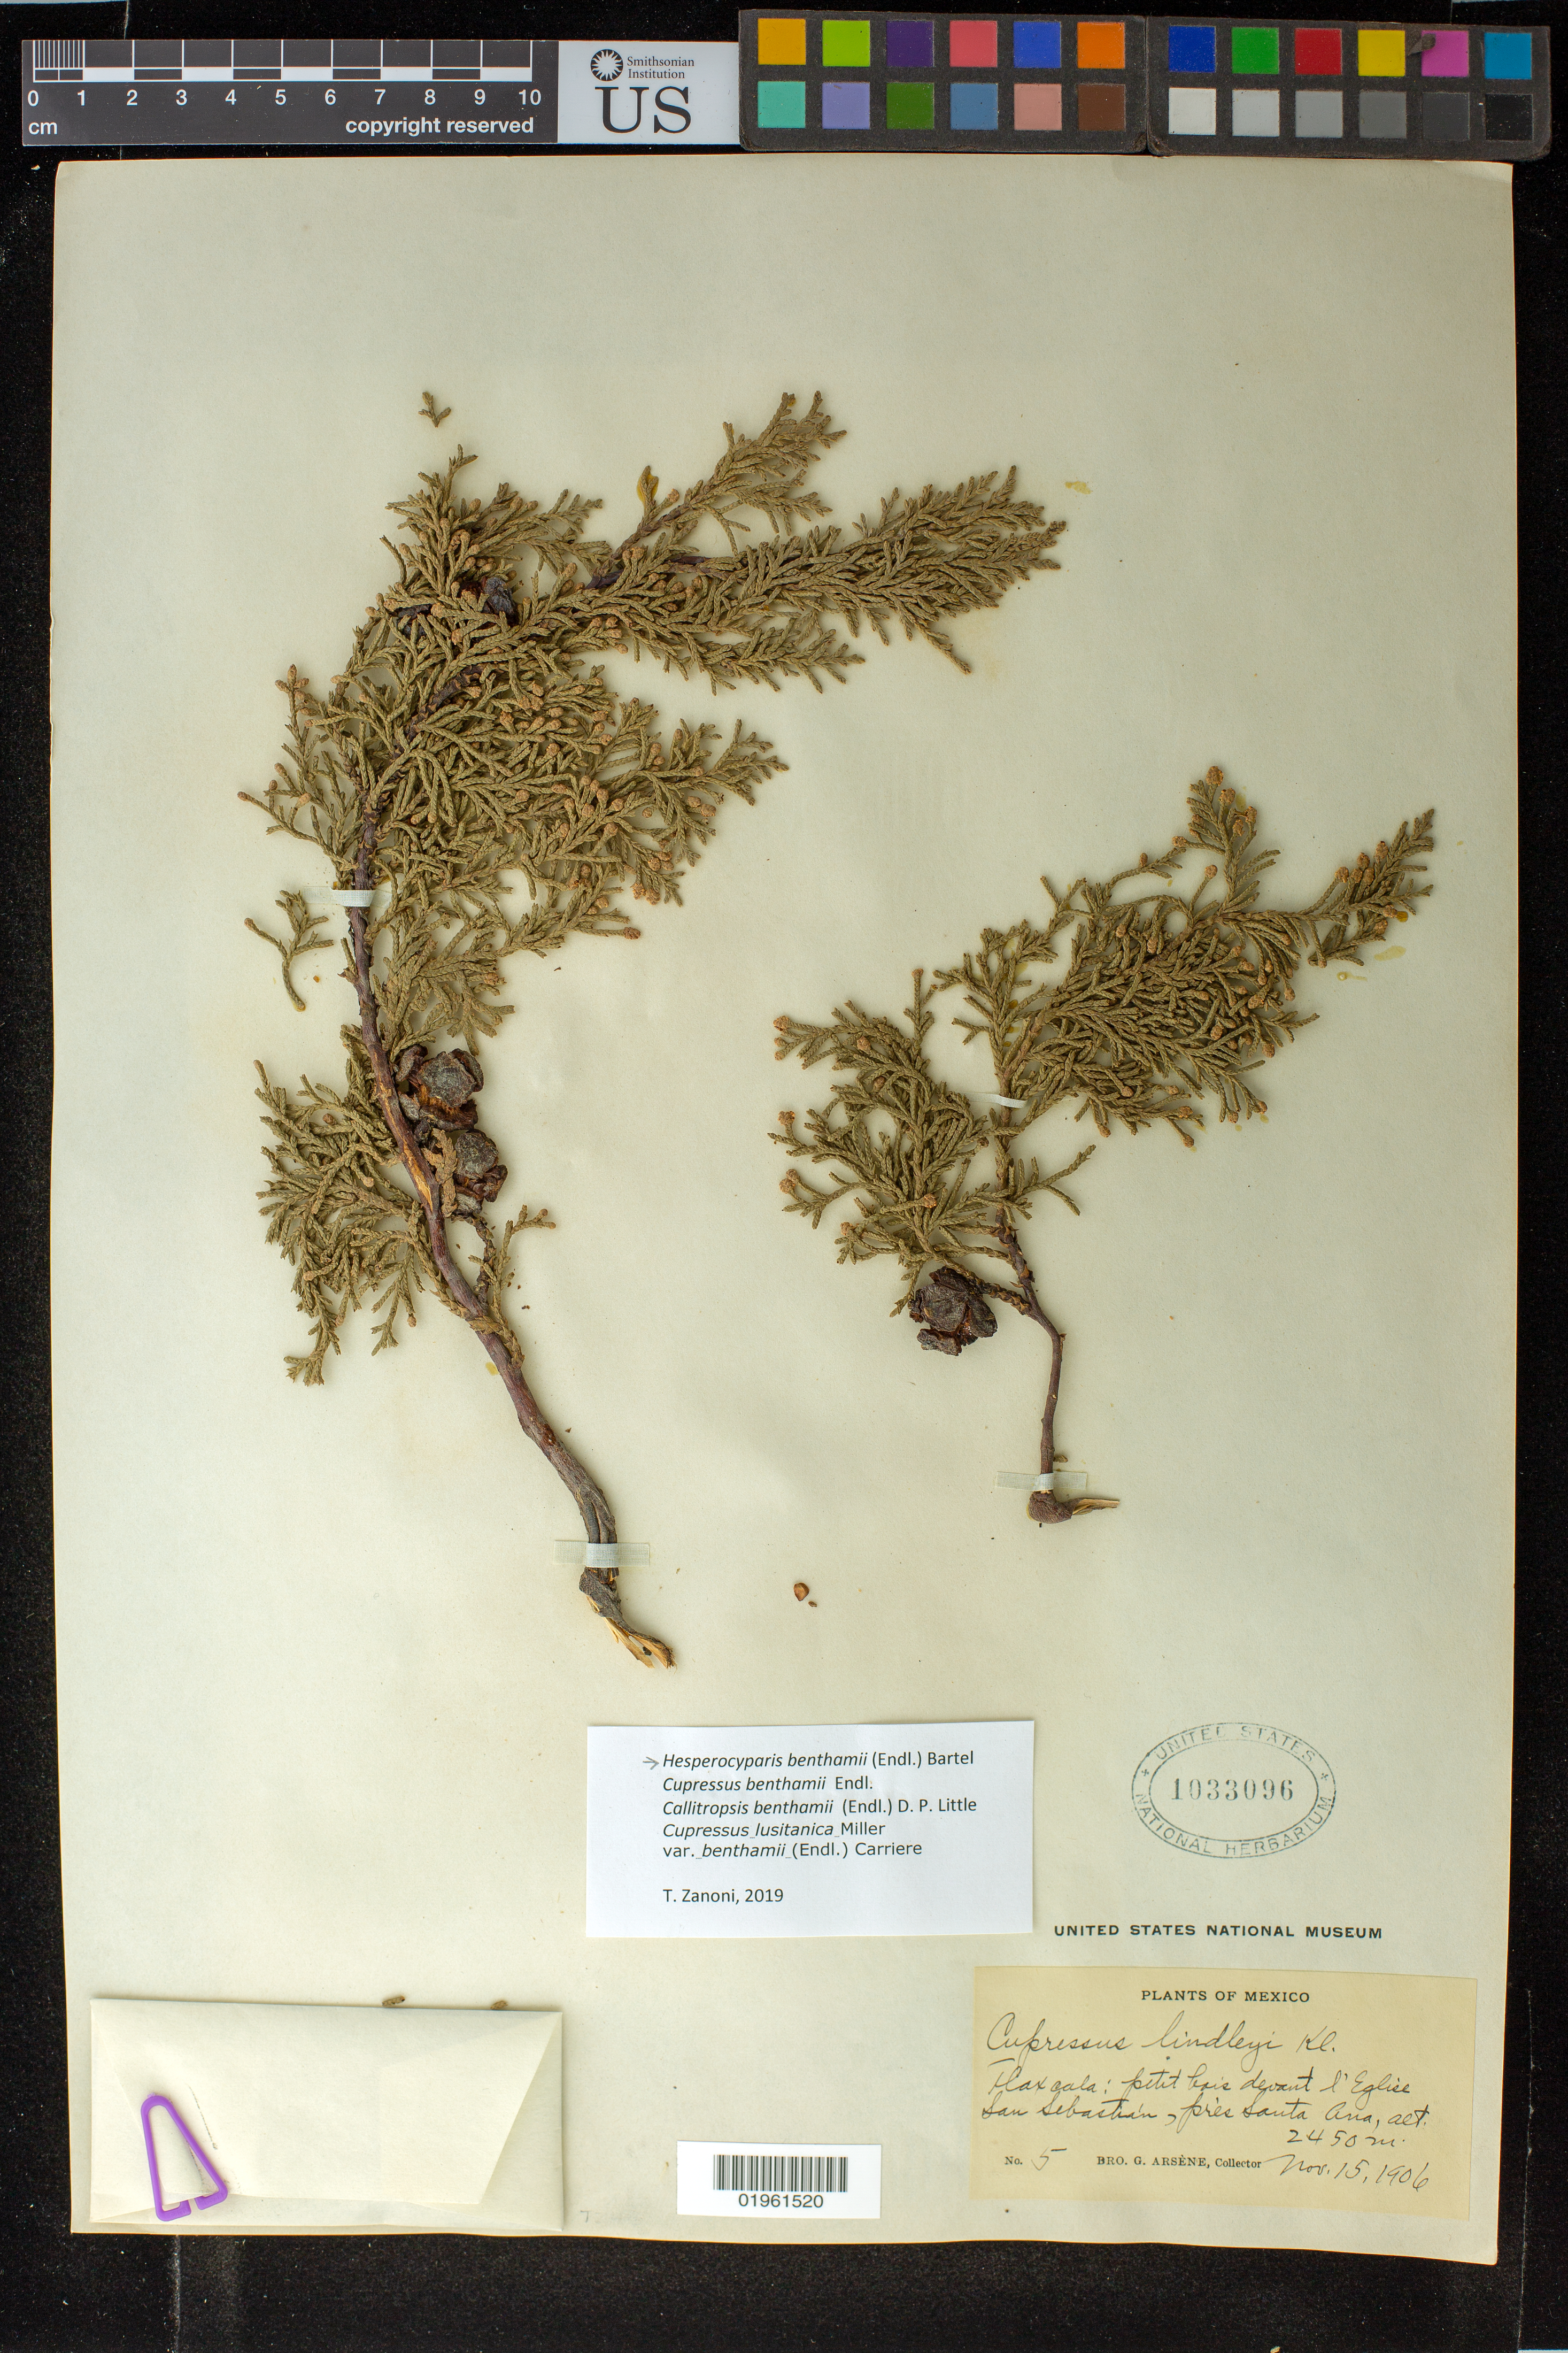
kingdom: Plantae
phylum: Tracheophyta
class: Pinopsida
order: Pinales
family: Cupressaceae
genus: Hesperocyparis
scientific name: Hesperocyparis benthamii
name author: (Endl.) Bartel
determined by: Zanoni, T. A., (NY), New York Botanical Garden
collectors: Bro. G. Arsène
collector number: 5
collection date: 1906-11-15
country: Mexico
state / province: Tlaxcala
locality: San Sebastian, pres Santa Ana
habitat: petit bais [sp?] devant l'eglise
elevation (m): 2450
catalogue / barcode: US 1033096